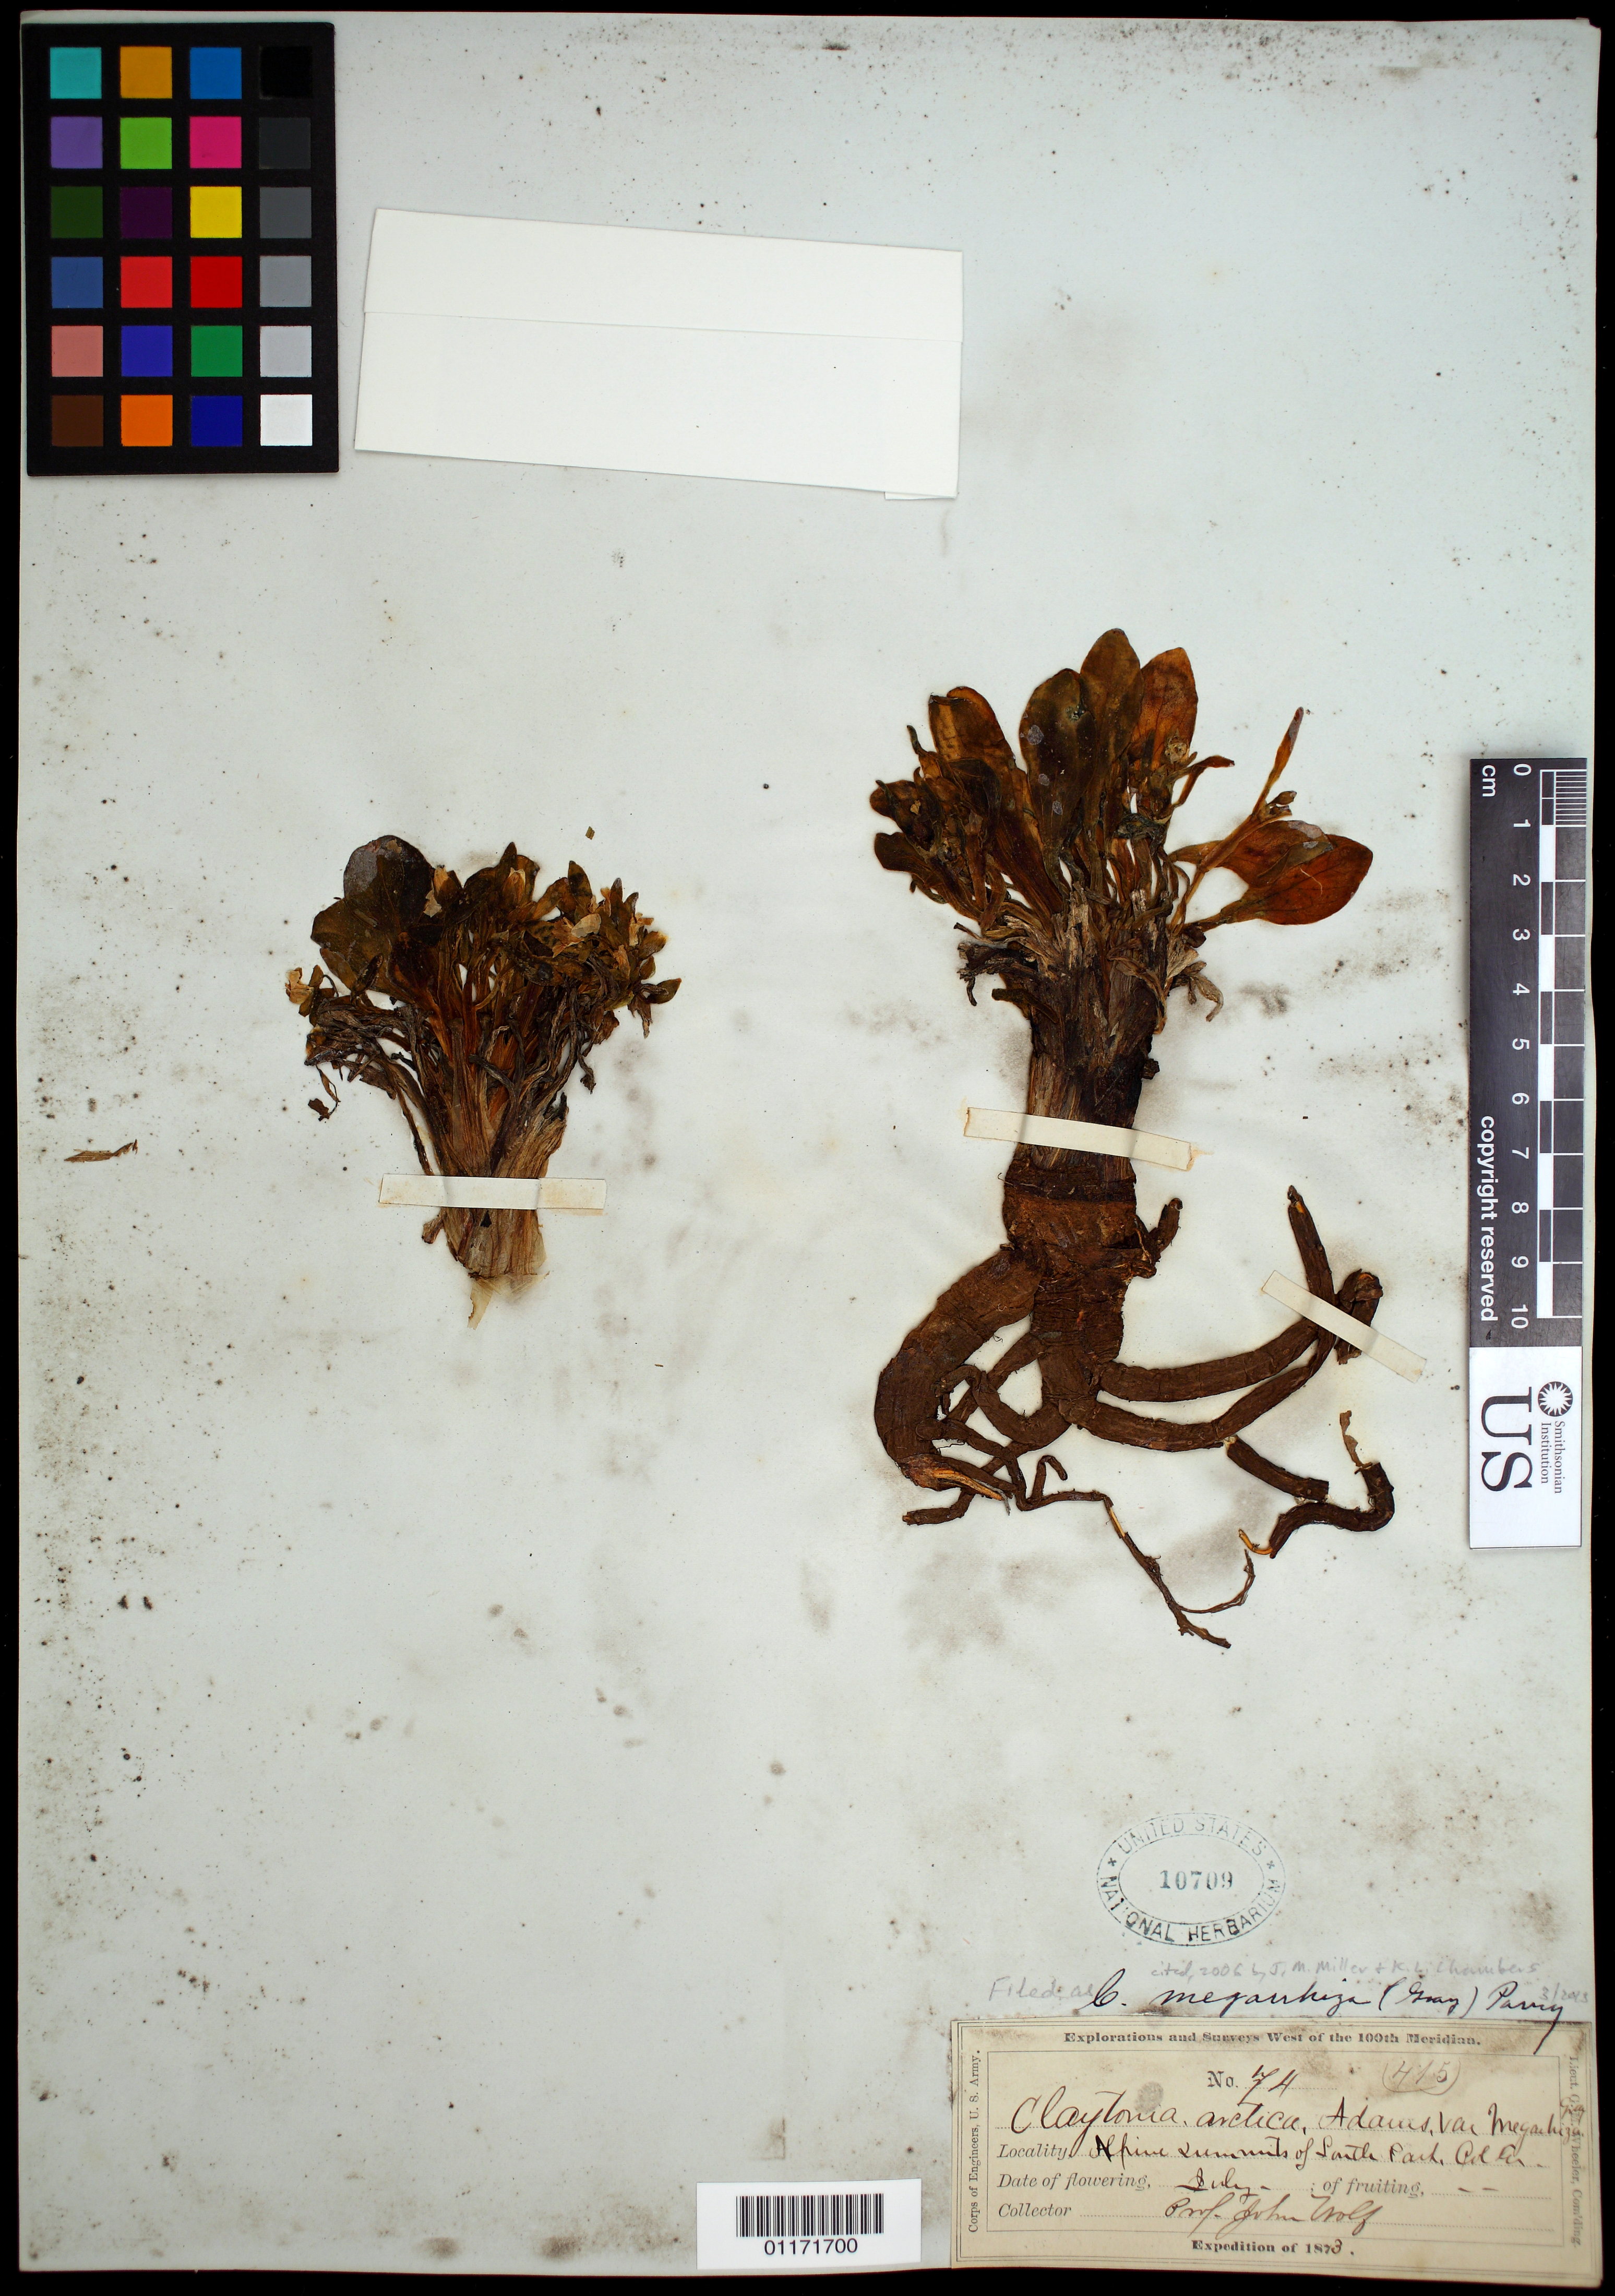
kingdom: Plantae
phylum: Tracheophyta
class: Magnoliopsida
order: Caryophyllales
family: Montiaceae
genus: Claytonia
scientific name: Claytonia megarhiza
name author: (A. Gray) Parry ex S. Watson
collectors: J. Wolf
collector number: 74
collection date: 1873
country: United States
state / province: Colorado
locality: Alpinne summits of South Park.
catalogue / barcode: US 10709